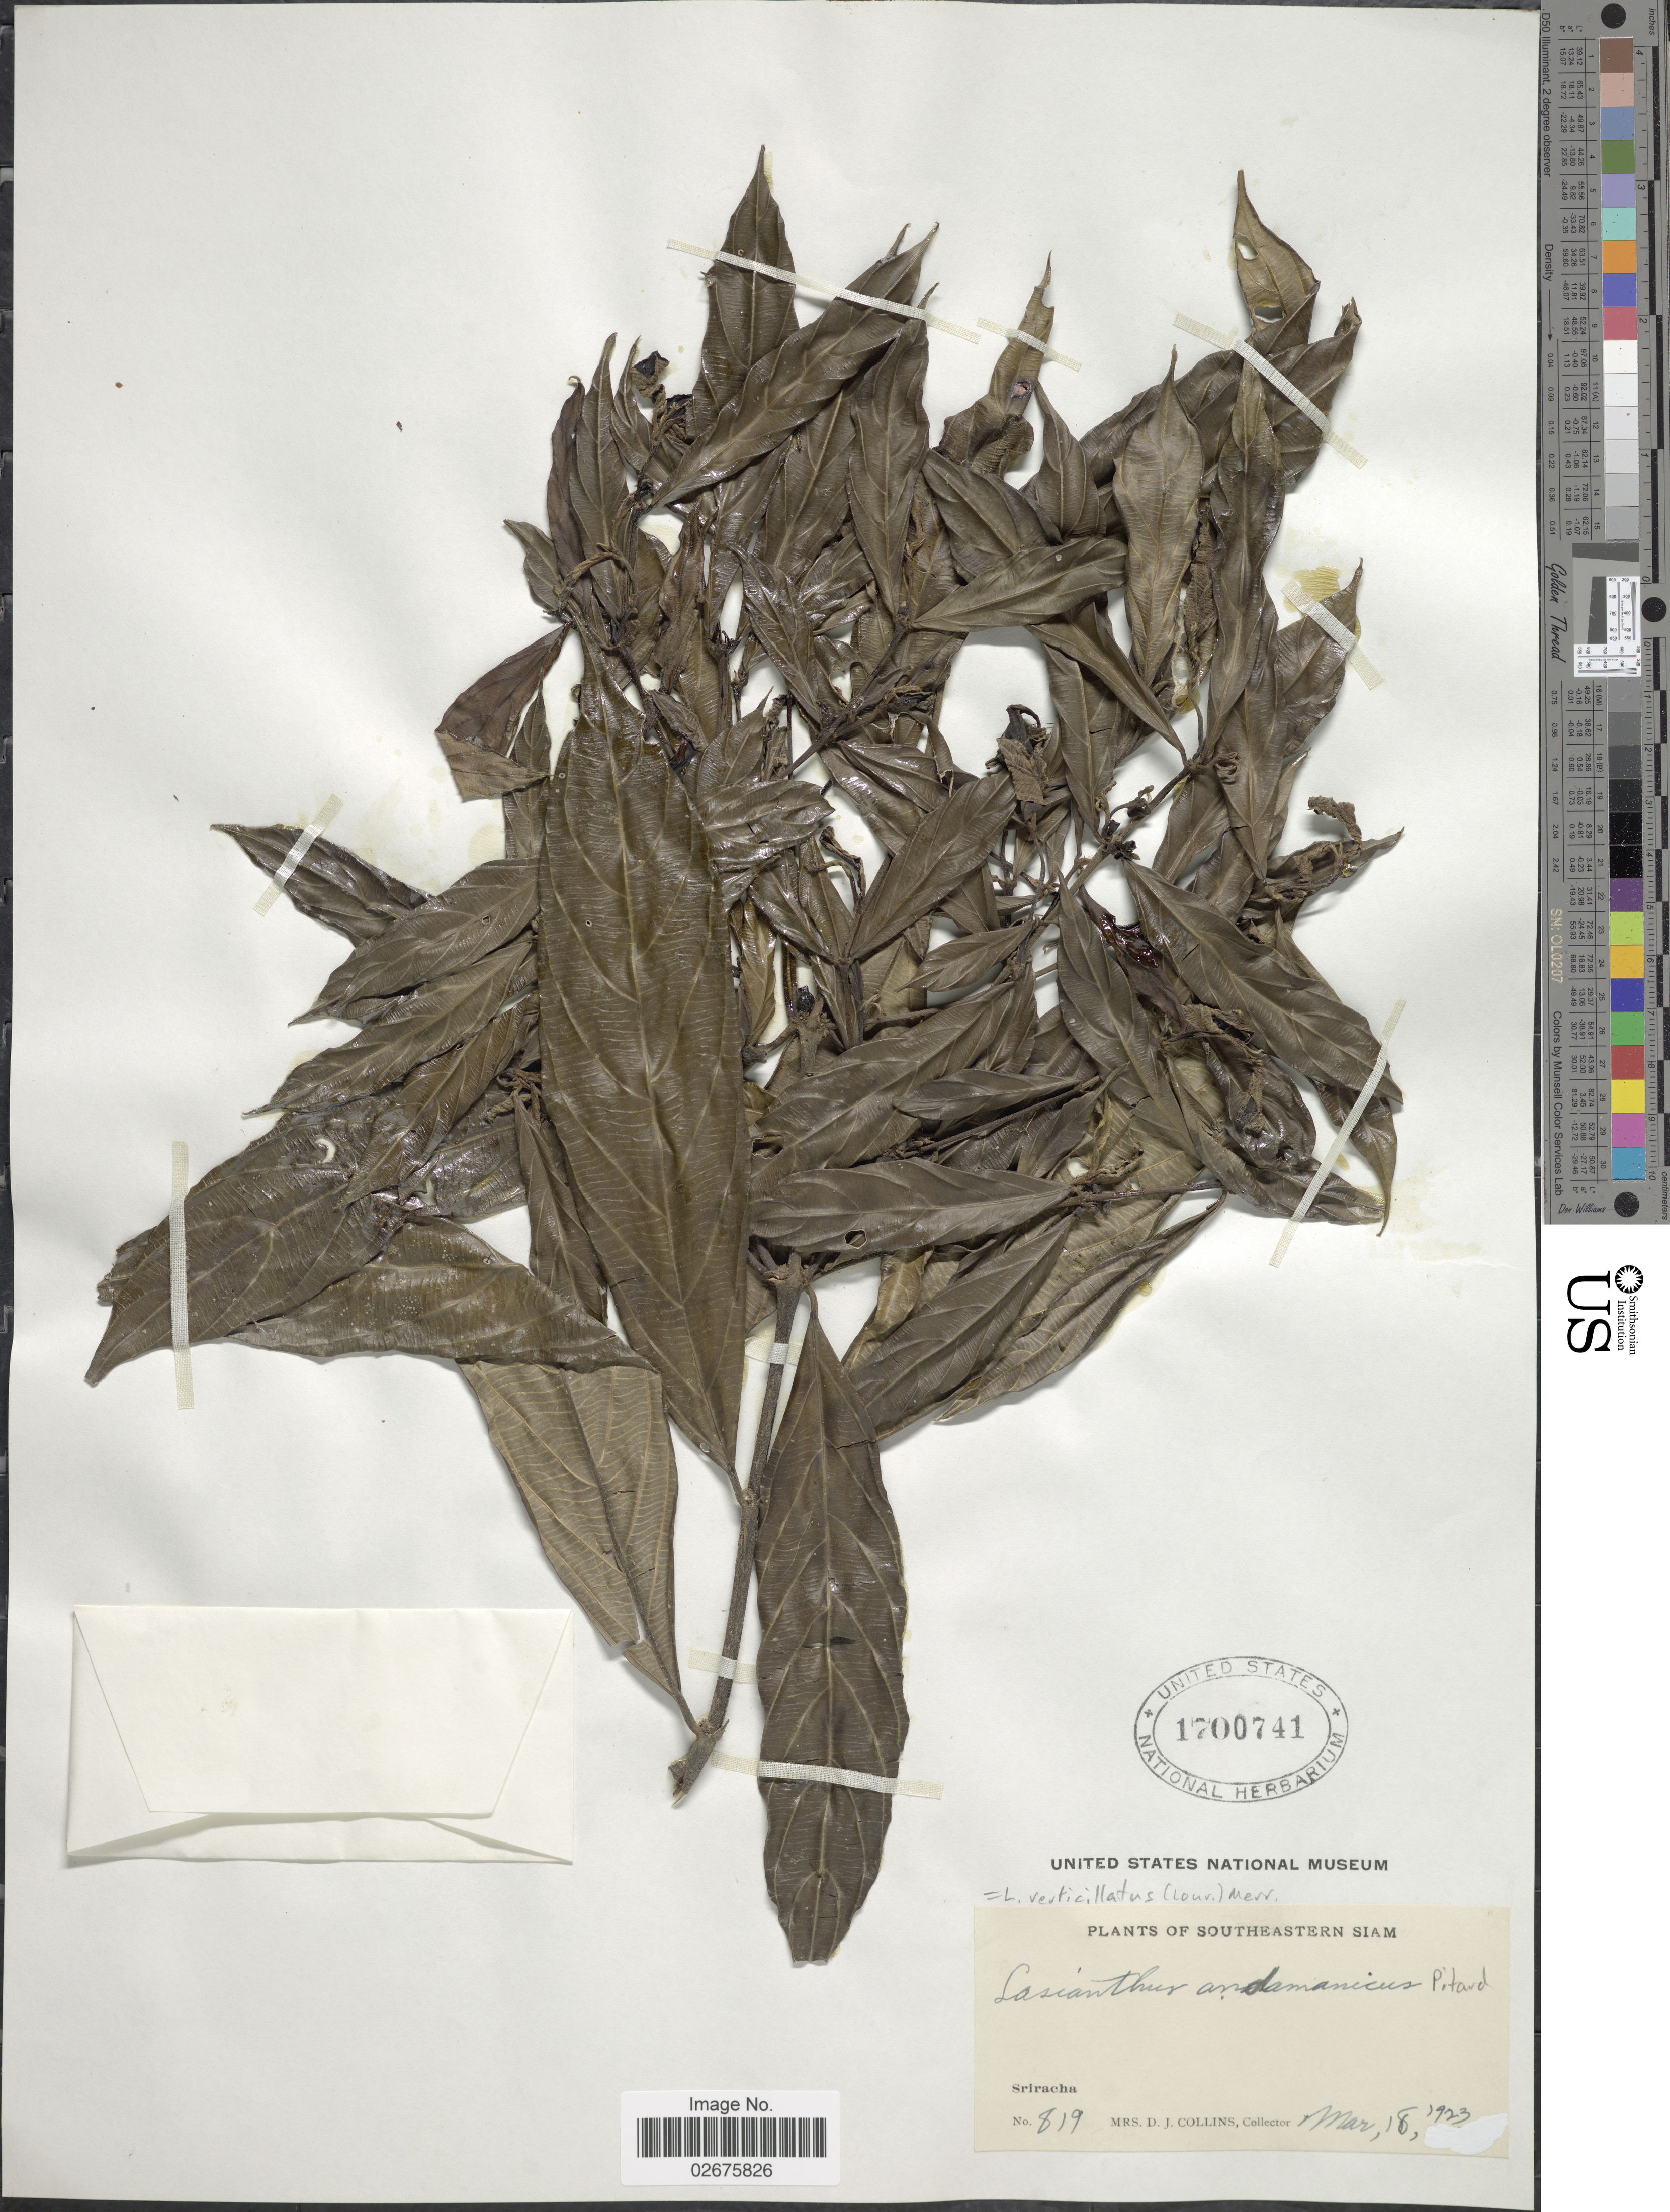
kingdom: Plantae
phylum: Tracheophyta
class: Magnoliopsida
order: Gentianales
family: Rubiaceae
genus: Lasianthus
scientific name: Lasianthus verticillatus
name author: (Lour.) Merr.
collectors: Mrs. D. J. Collins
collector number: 819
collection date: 1923-03-18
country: Thailand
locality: Southeastern Siam, Sriracha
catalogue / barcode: US 1700741